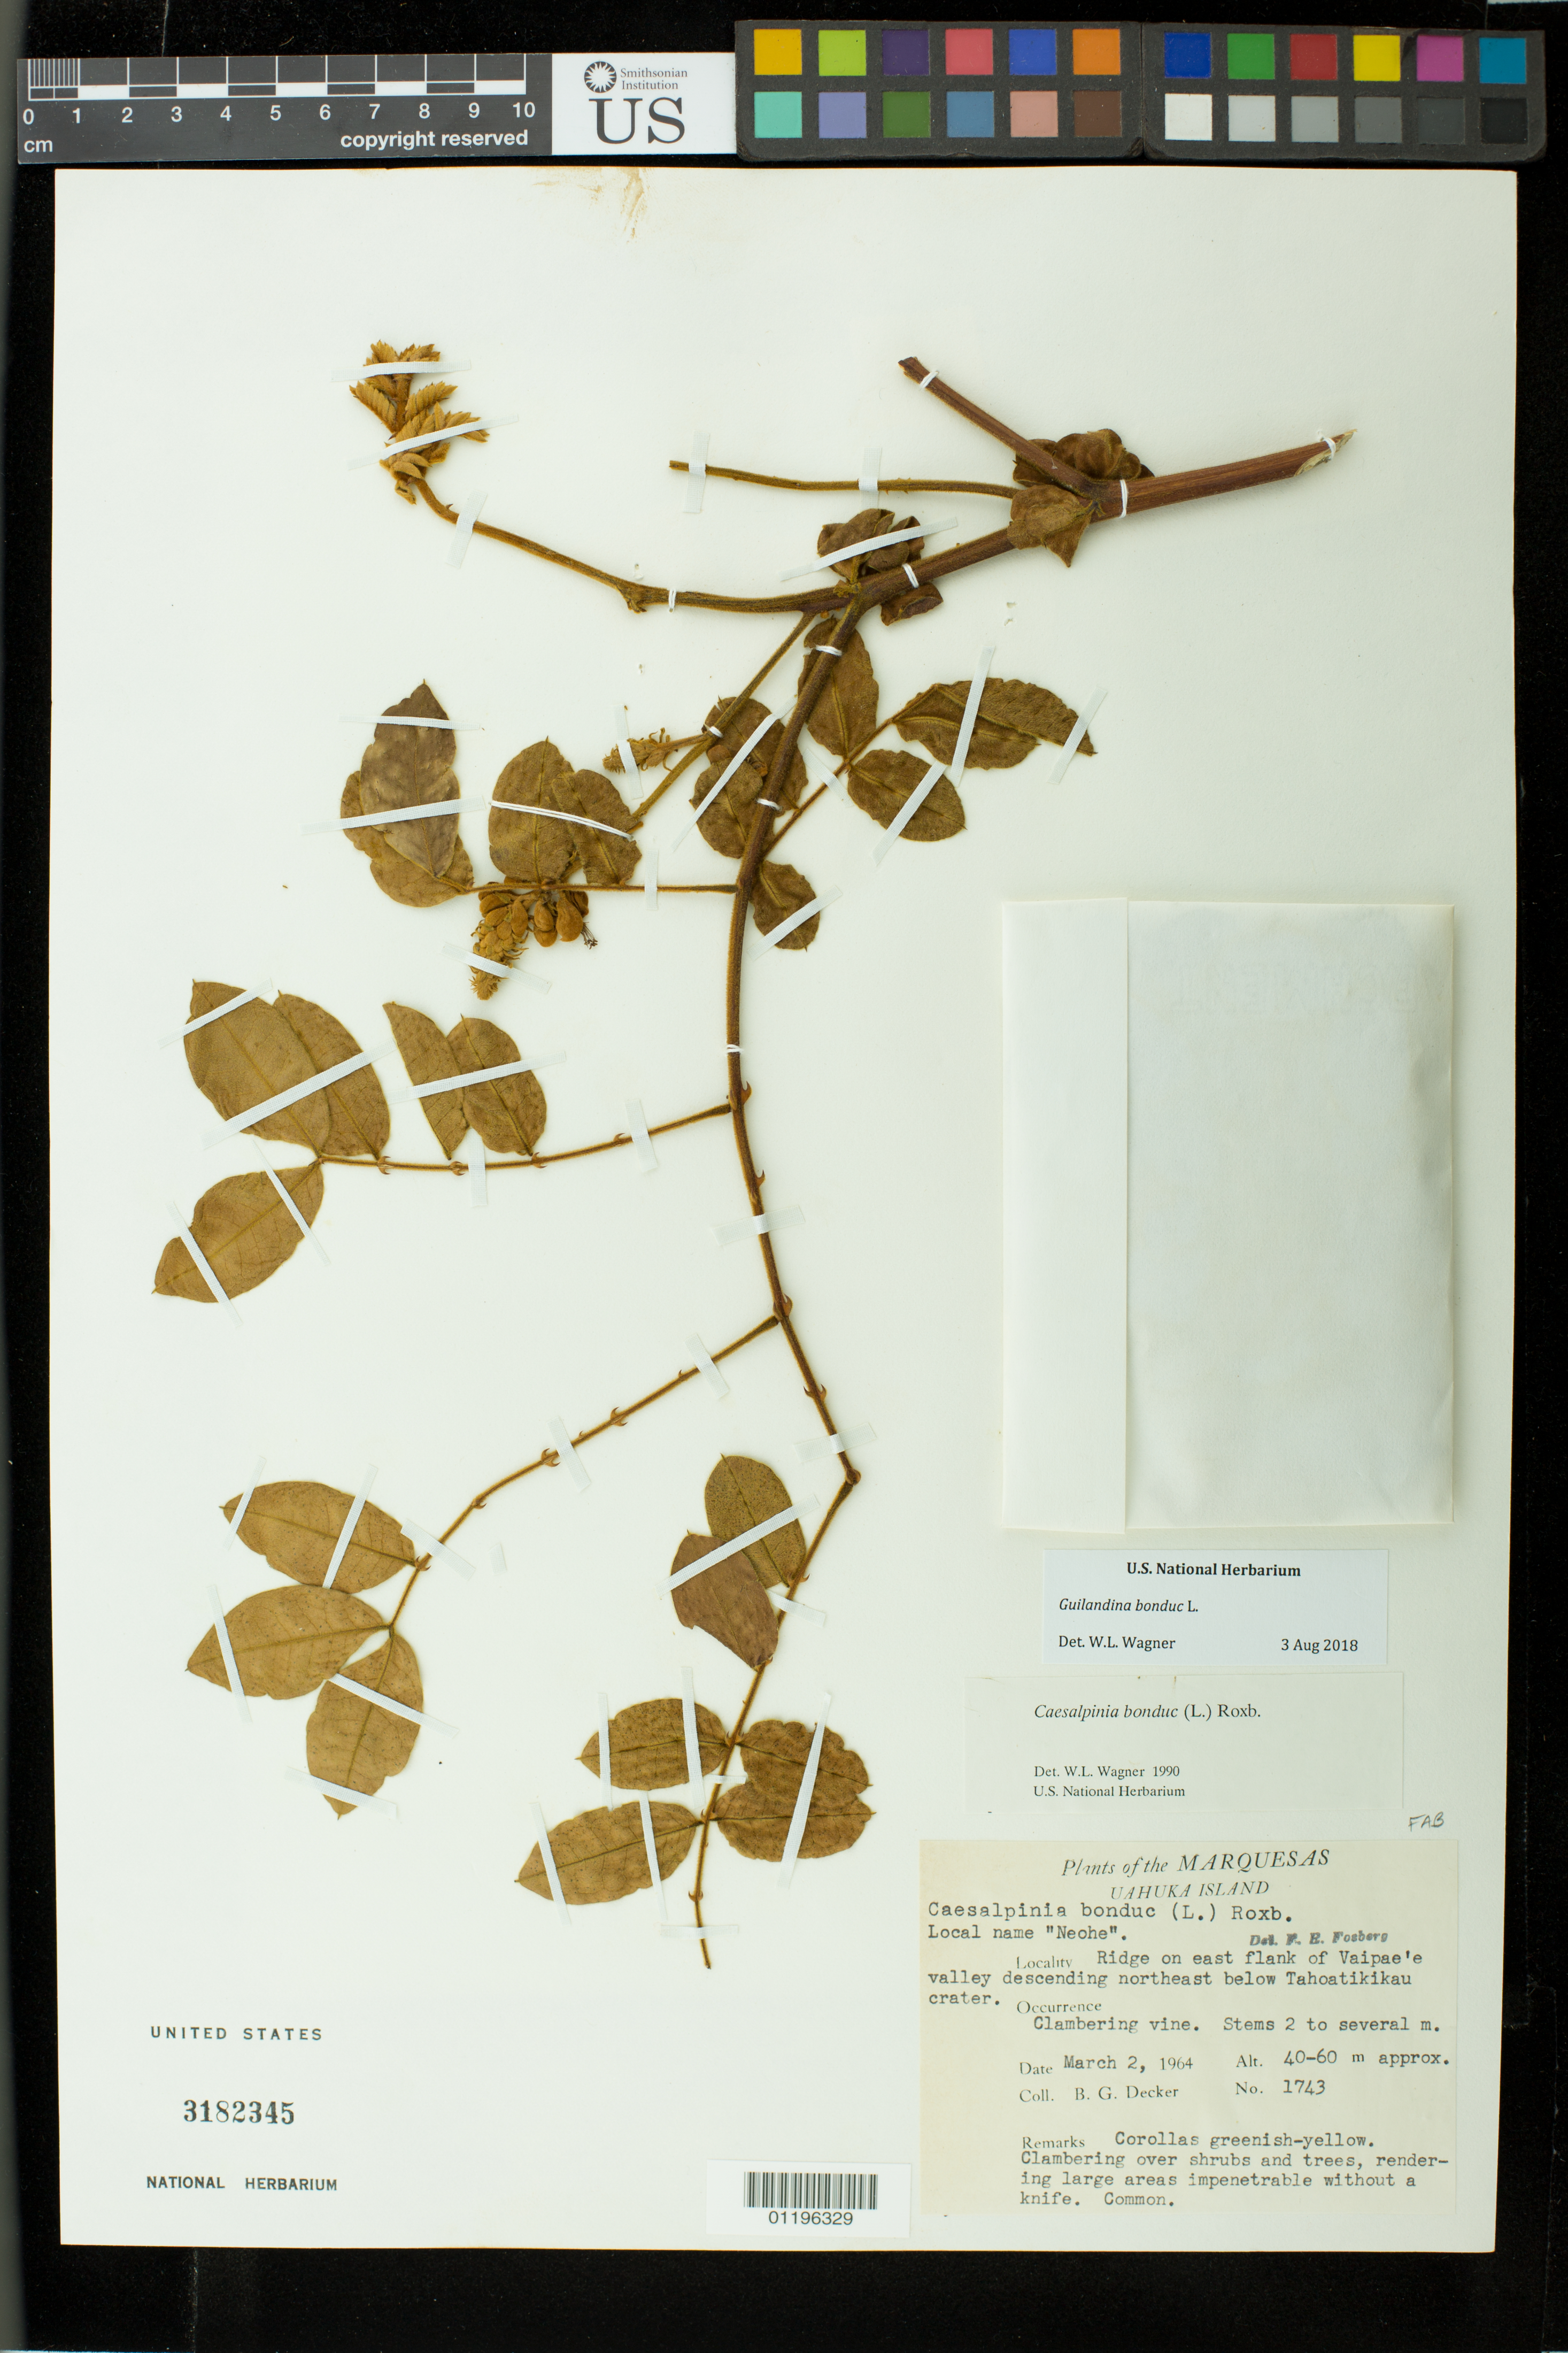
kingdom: Plantae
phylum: Tracheophyta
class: Magnoliopsida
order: Fabales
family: Fabaceae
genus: Guilandina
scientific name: Guilandina bonduc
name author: L.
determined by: Wagner, W. L., (BOT), Smithsonian Institution - National Museum of Natural History (UNITED STATES)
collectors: B. G. Decker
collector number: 1743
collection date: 1964-03-02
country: French Polynesia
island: Ua Huka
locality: ridge on E flank of Vaipae'e Valley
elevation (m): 40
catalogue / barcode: US 3182345